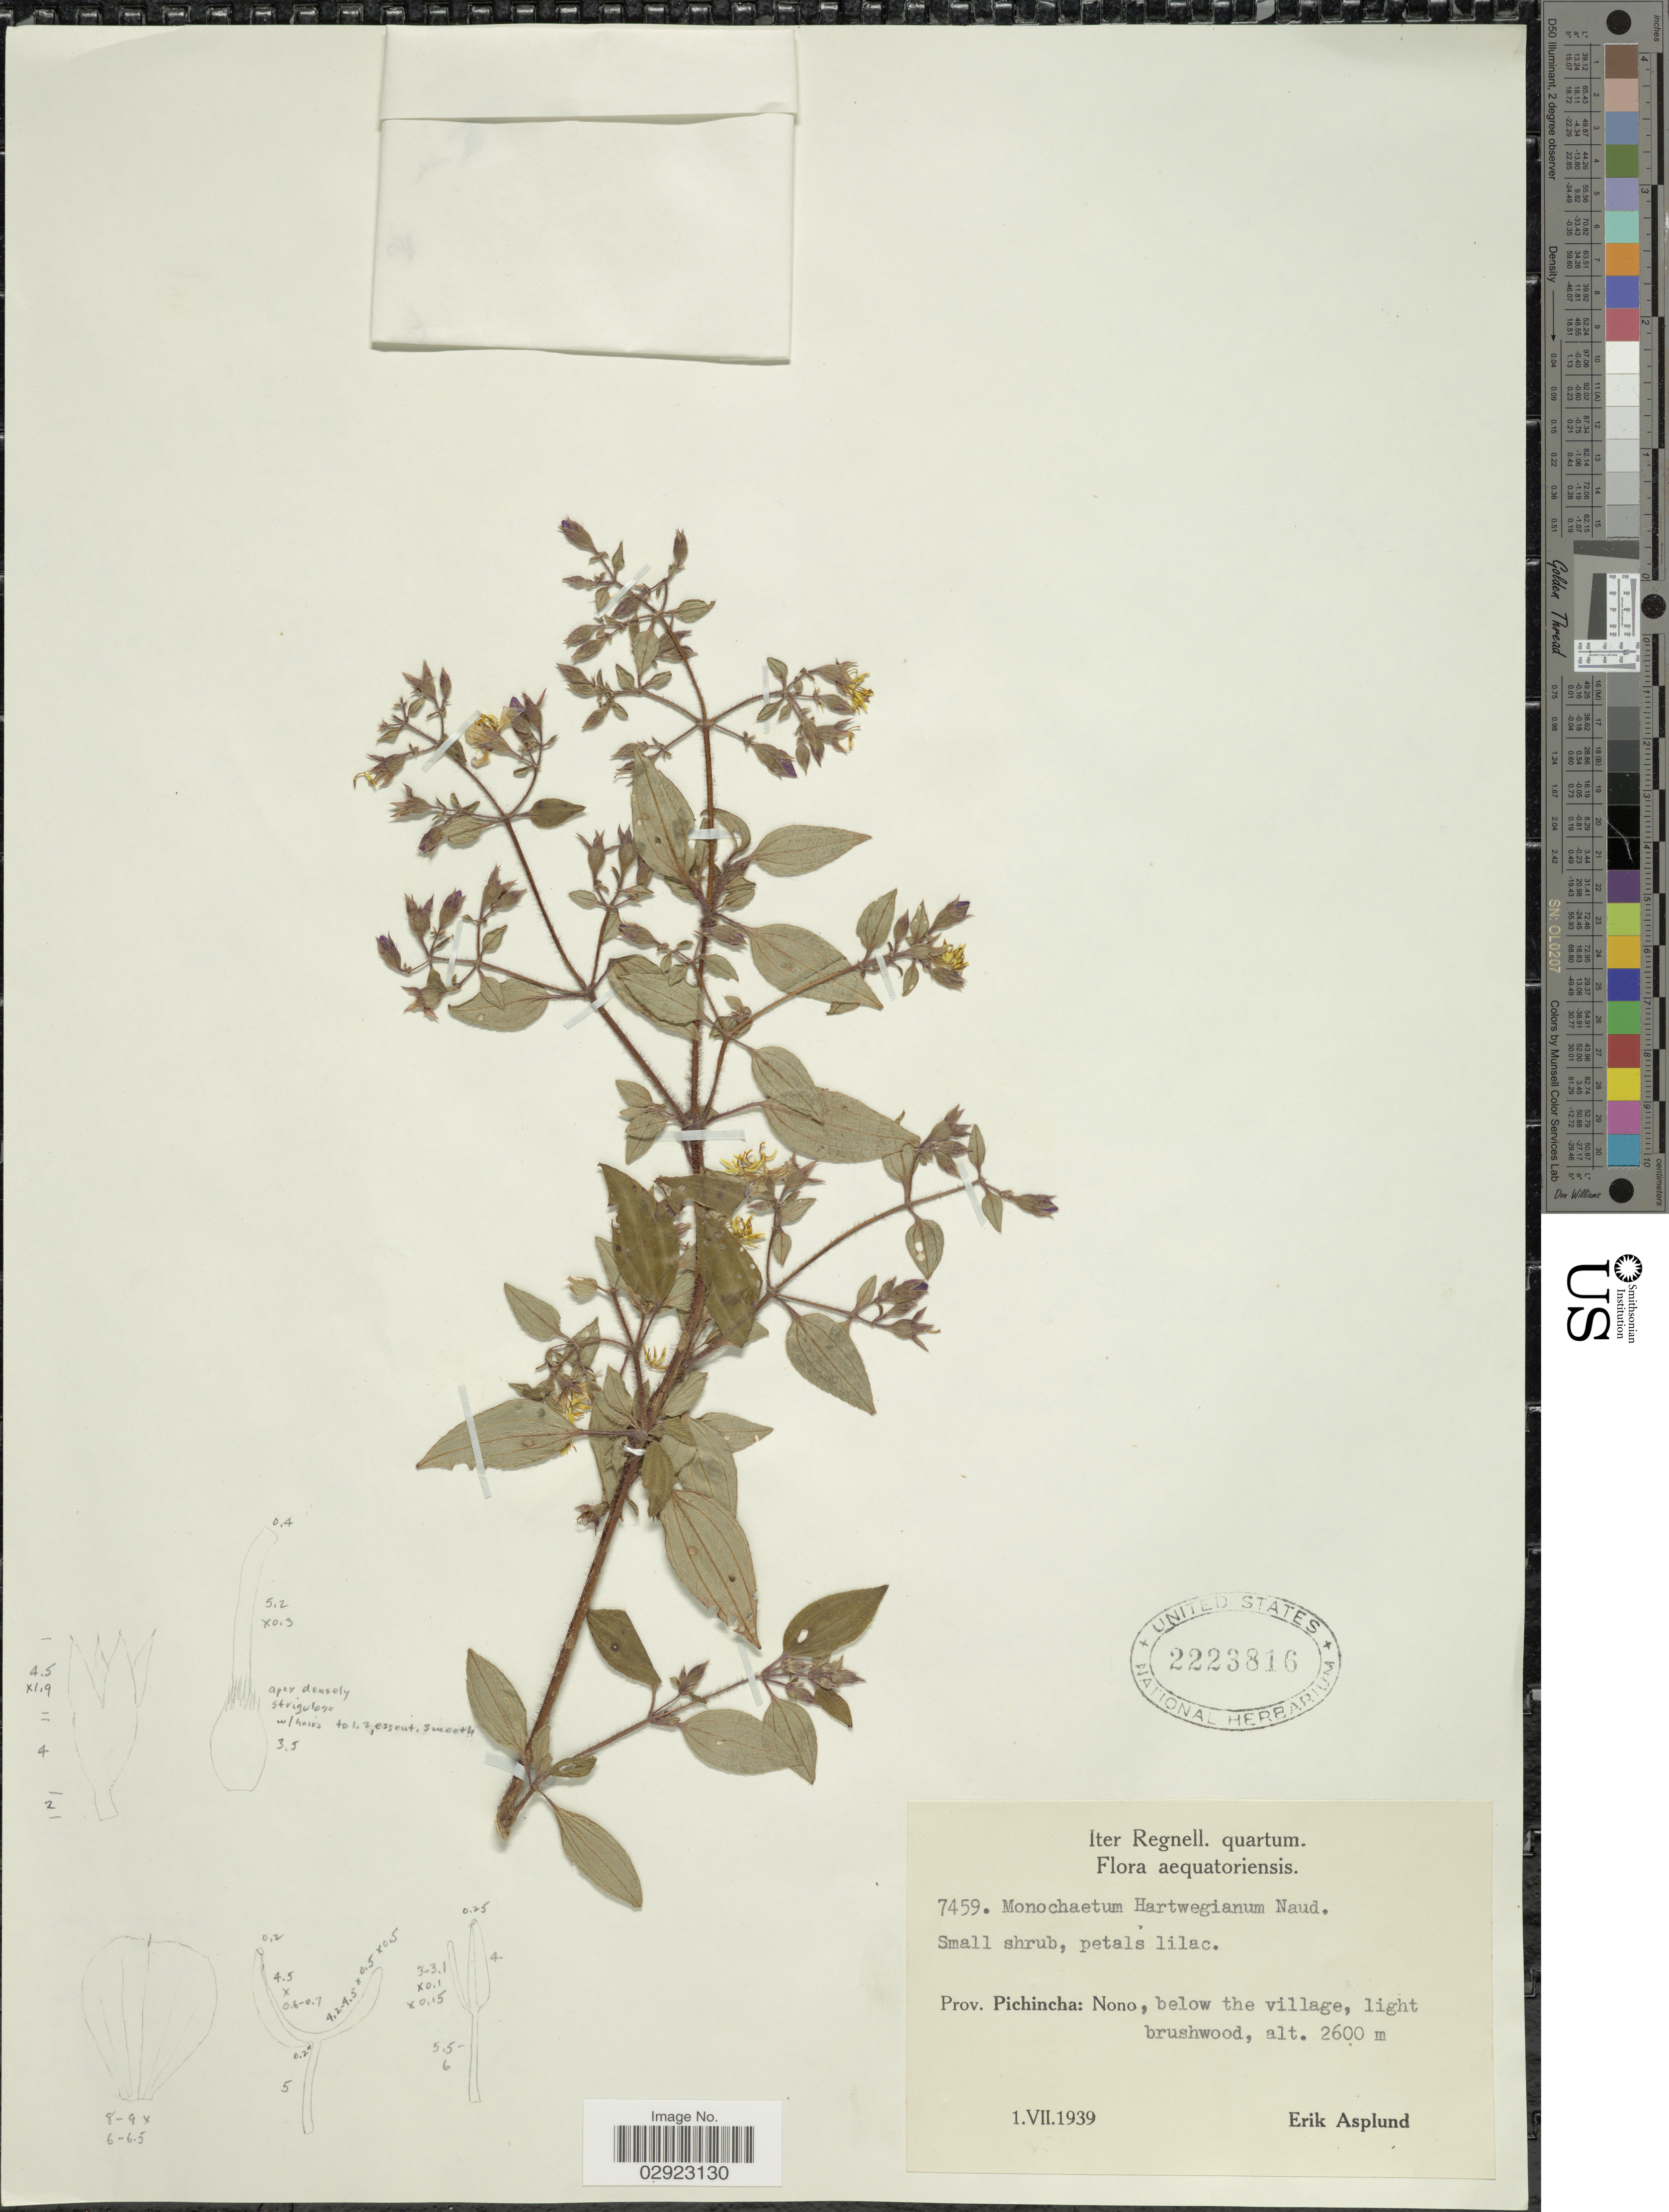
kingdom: Plantae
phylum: Tracheophyta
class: Magnoliopsida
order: Myrtales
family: Melastomataceae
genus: Monochaetum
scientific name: Monochaetum hartwegianum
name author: Naudin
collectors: E. Asplund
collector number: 7459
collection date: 1939-07-01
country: Ecuador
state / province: Pichincha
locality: Aequatoriensis, Nono, below the village.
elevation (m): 2600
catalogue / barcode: US 2223816